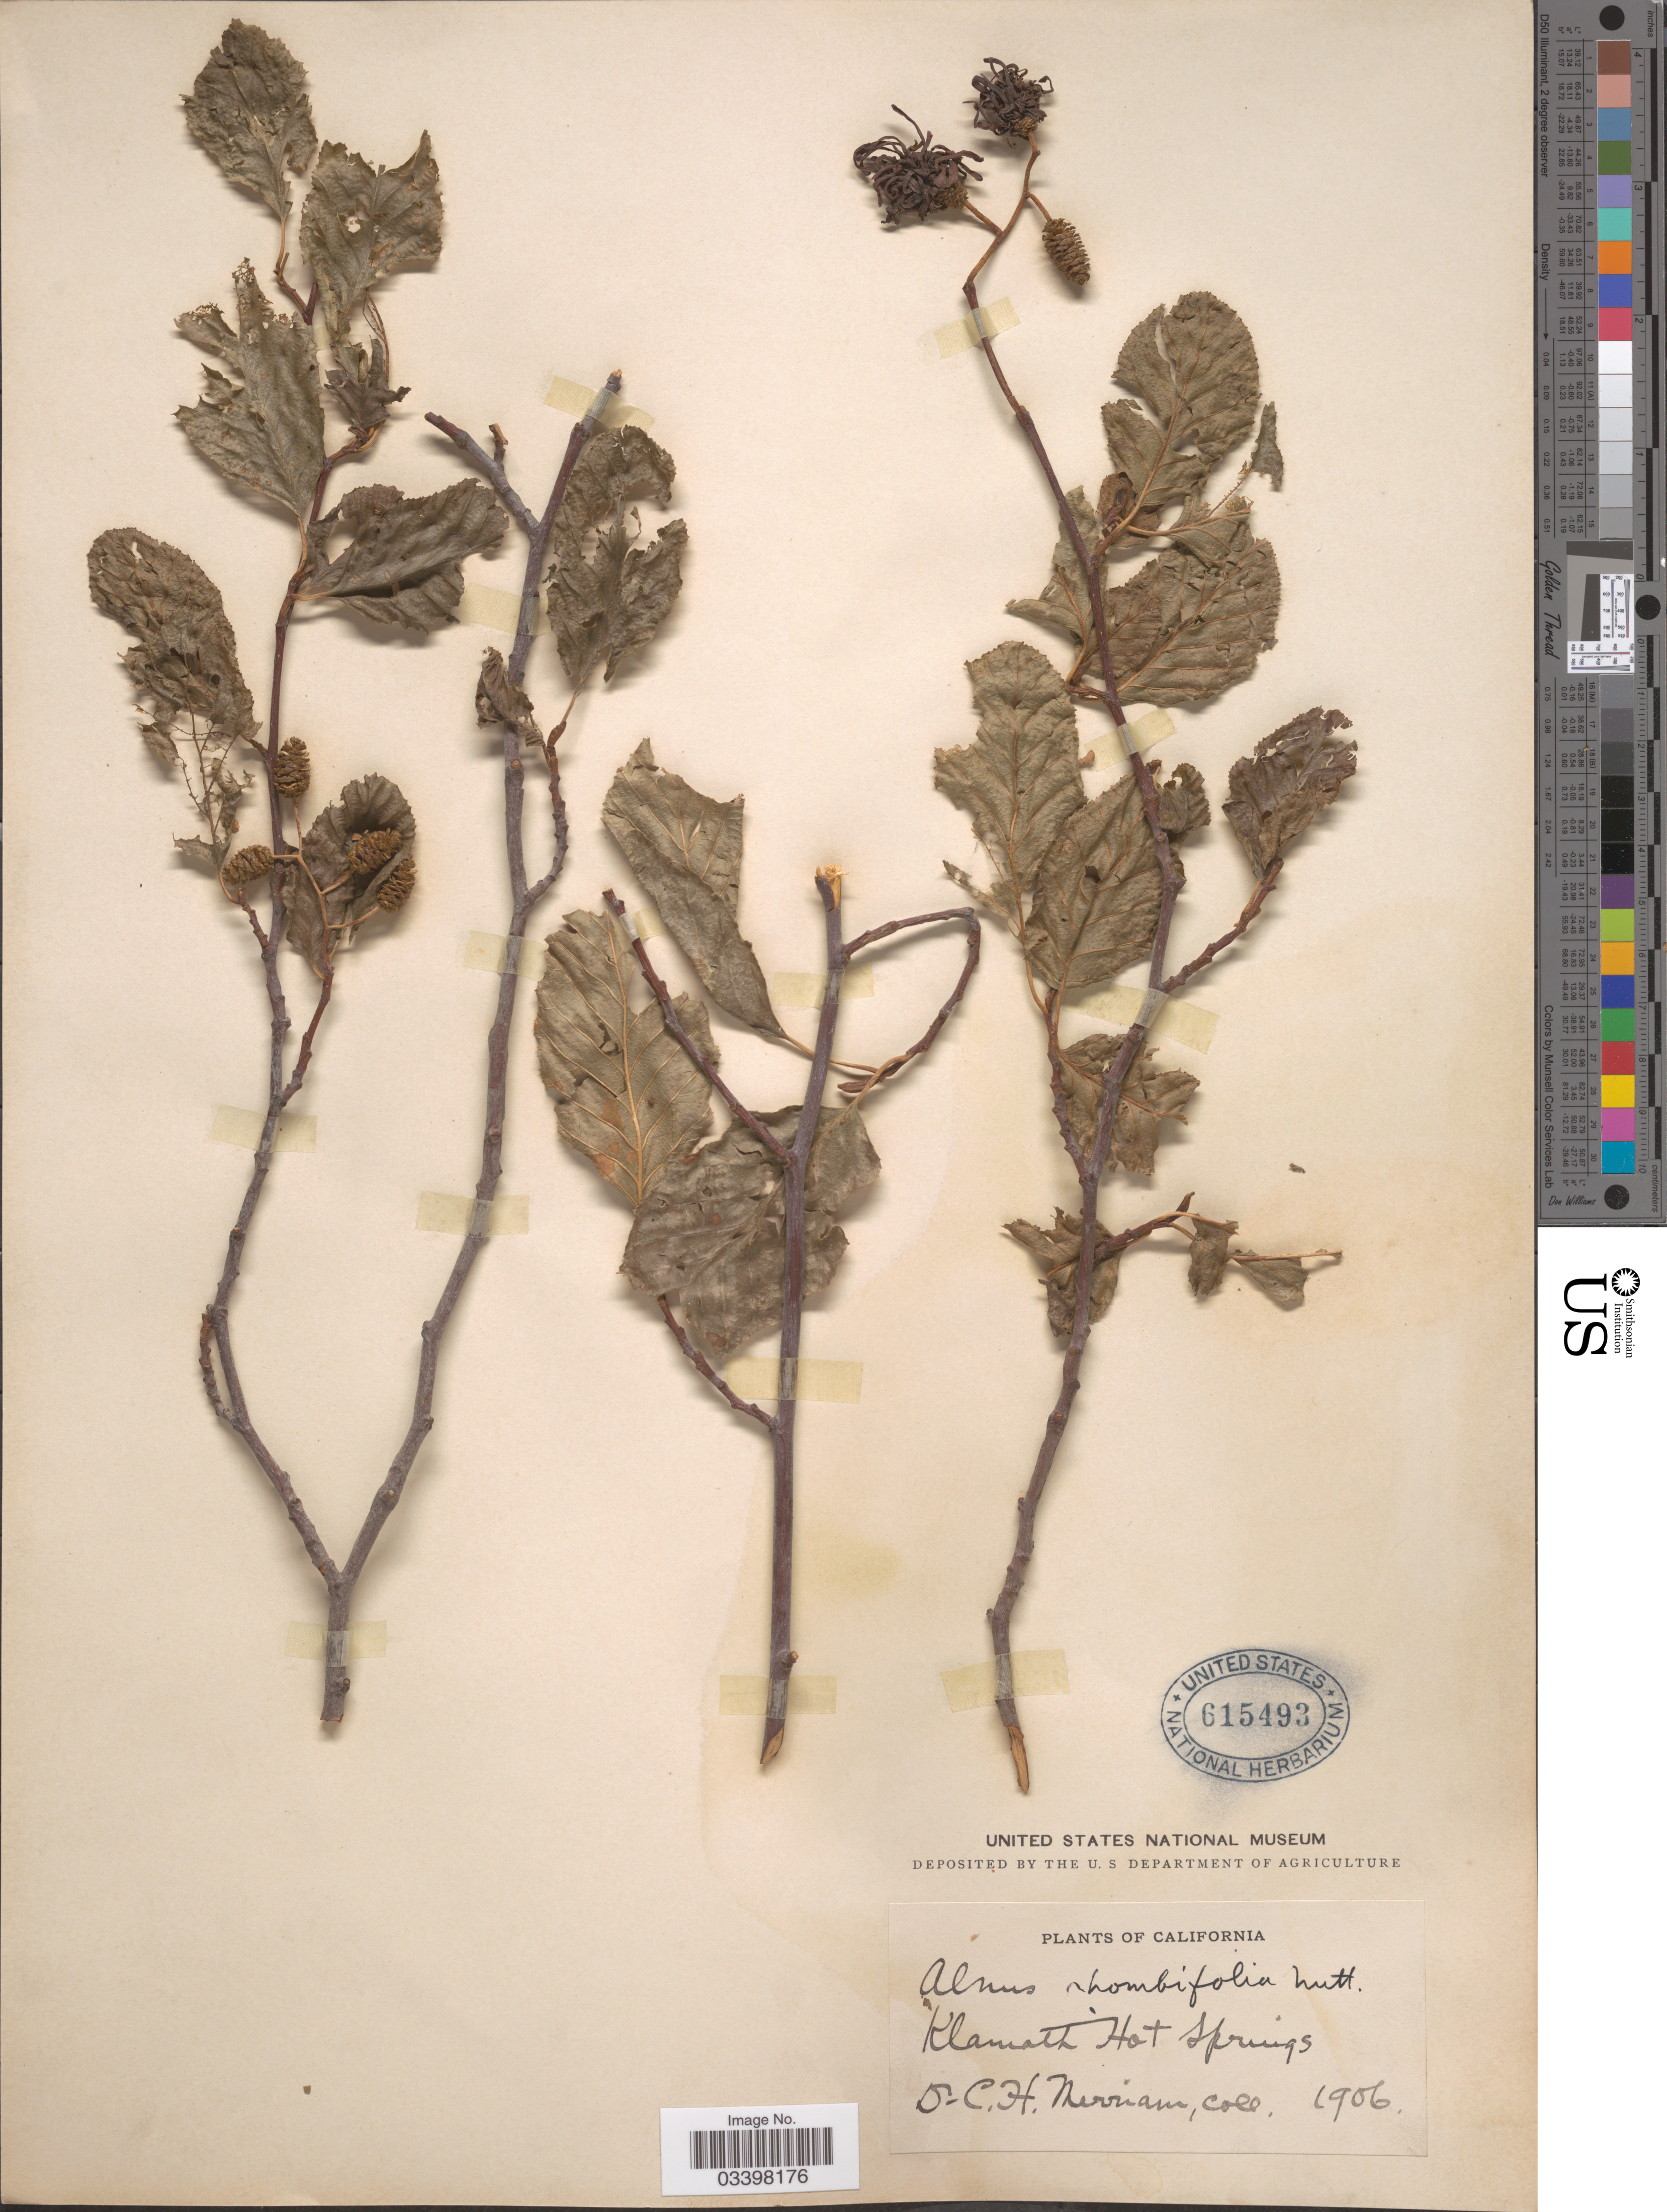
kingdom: Plantae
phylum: Tracheophyta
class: Magnoliopsida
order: Fagales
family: Betulaceae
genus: Alnus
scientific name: Alnus rhombifolia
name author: Nutt.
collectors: C. Merriam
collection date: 1906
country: United States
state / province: California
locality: Klamath Hot Springs.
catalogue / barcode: US 615493